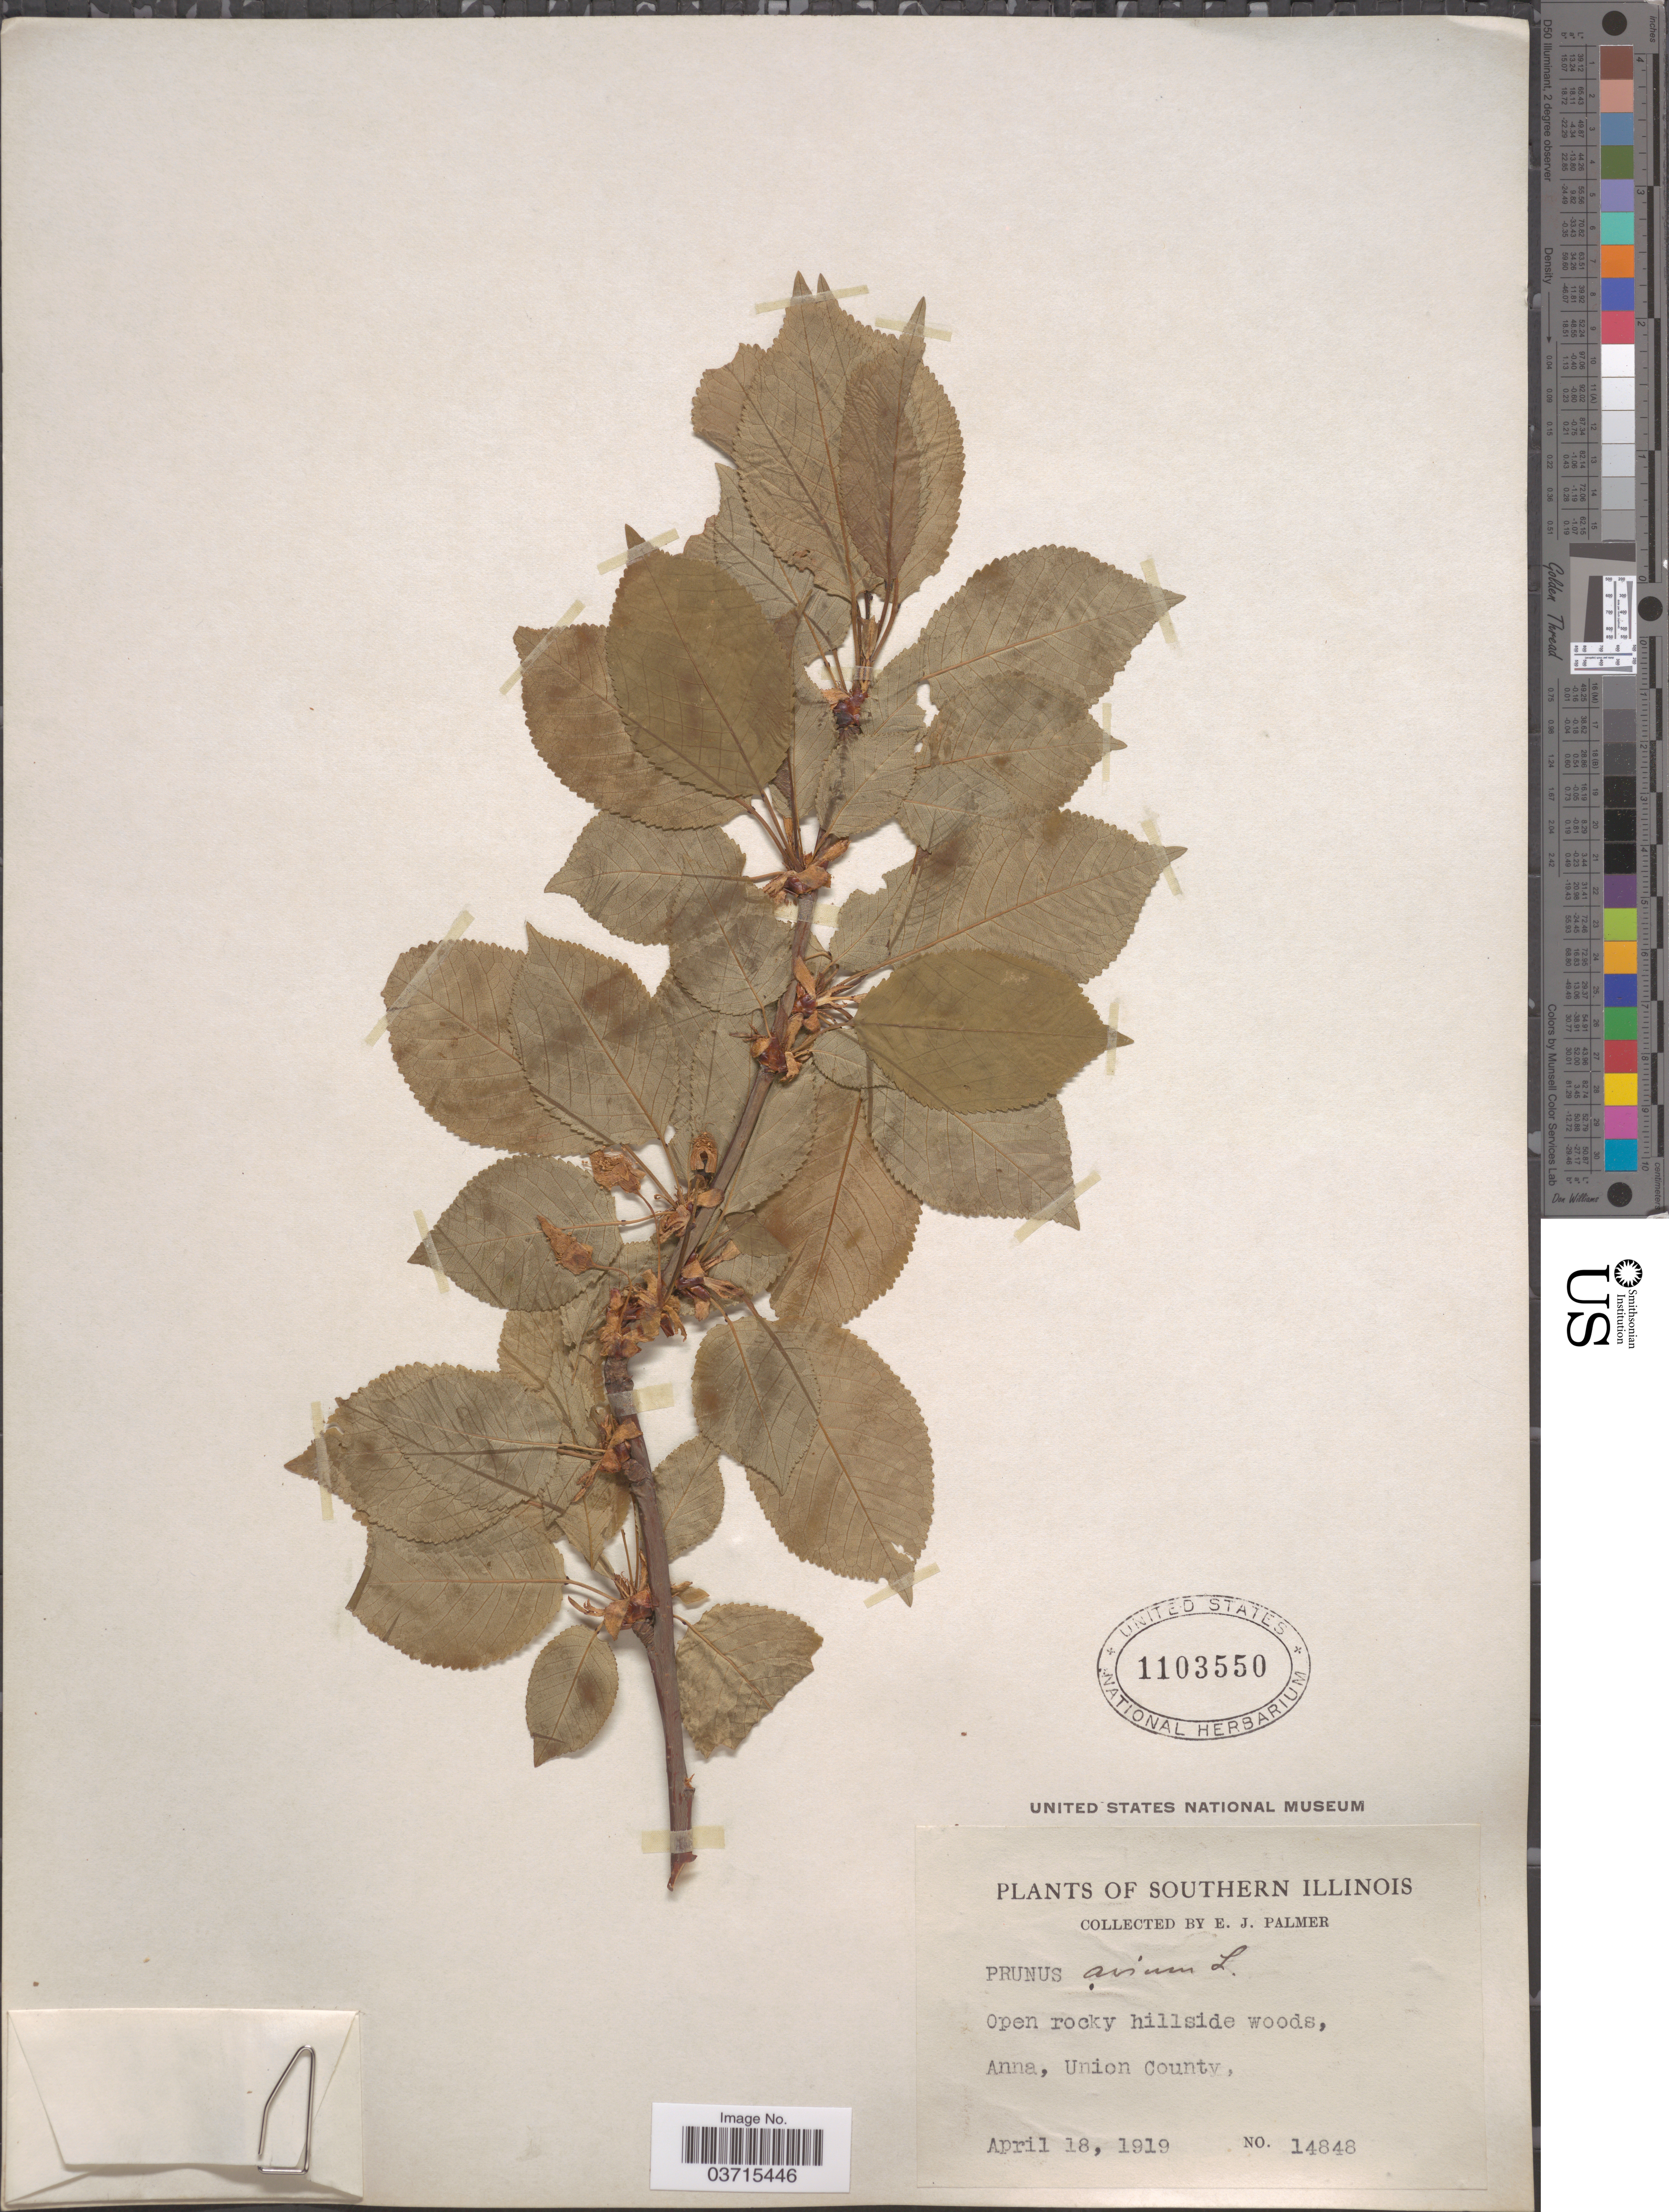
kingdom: Plantae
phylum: Tracheophyta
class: Magnoliopsida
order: Rosales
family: Rosaceae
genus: Prunus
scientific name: Prunus avium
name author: L.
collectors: E. J. Palmer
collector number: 14848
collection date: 1919-04-18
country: United States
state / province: Illinois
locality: Southern Illinois. Open rocky hillside woods, Anna, Union County.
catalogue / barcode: US 1103550